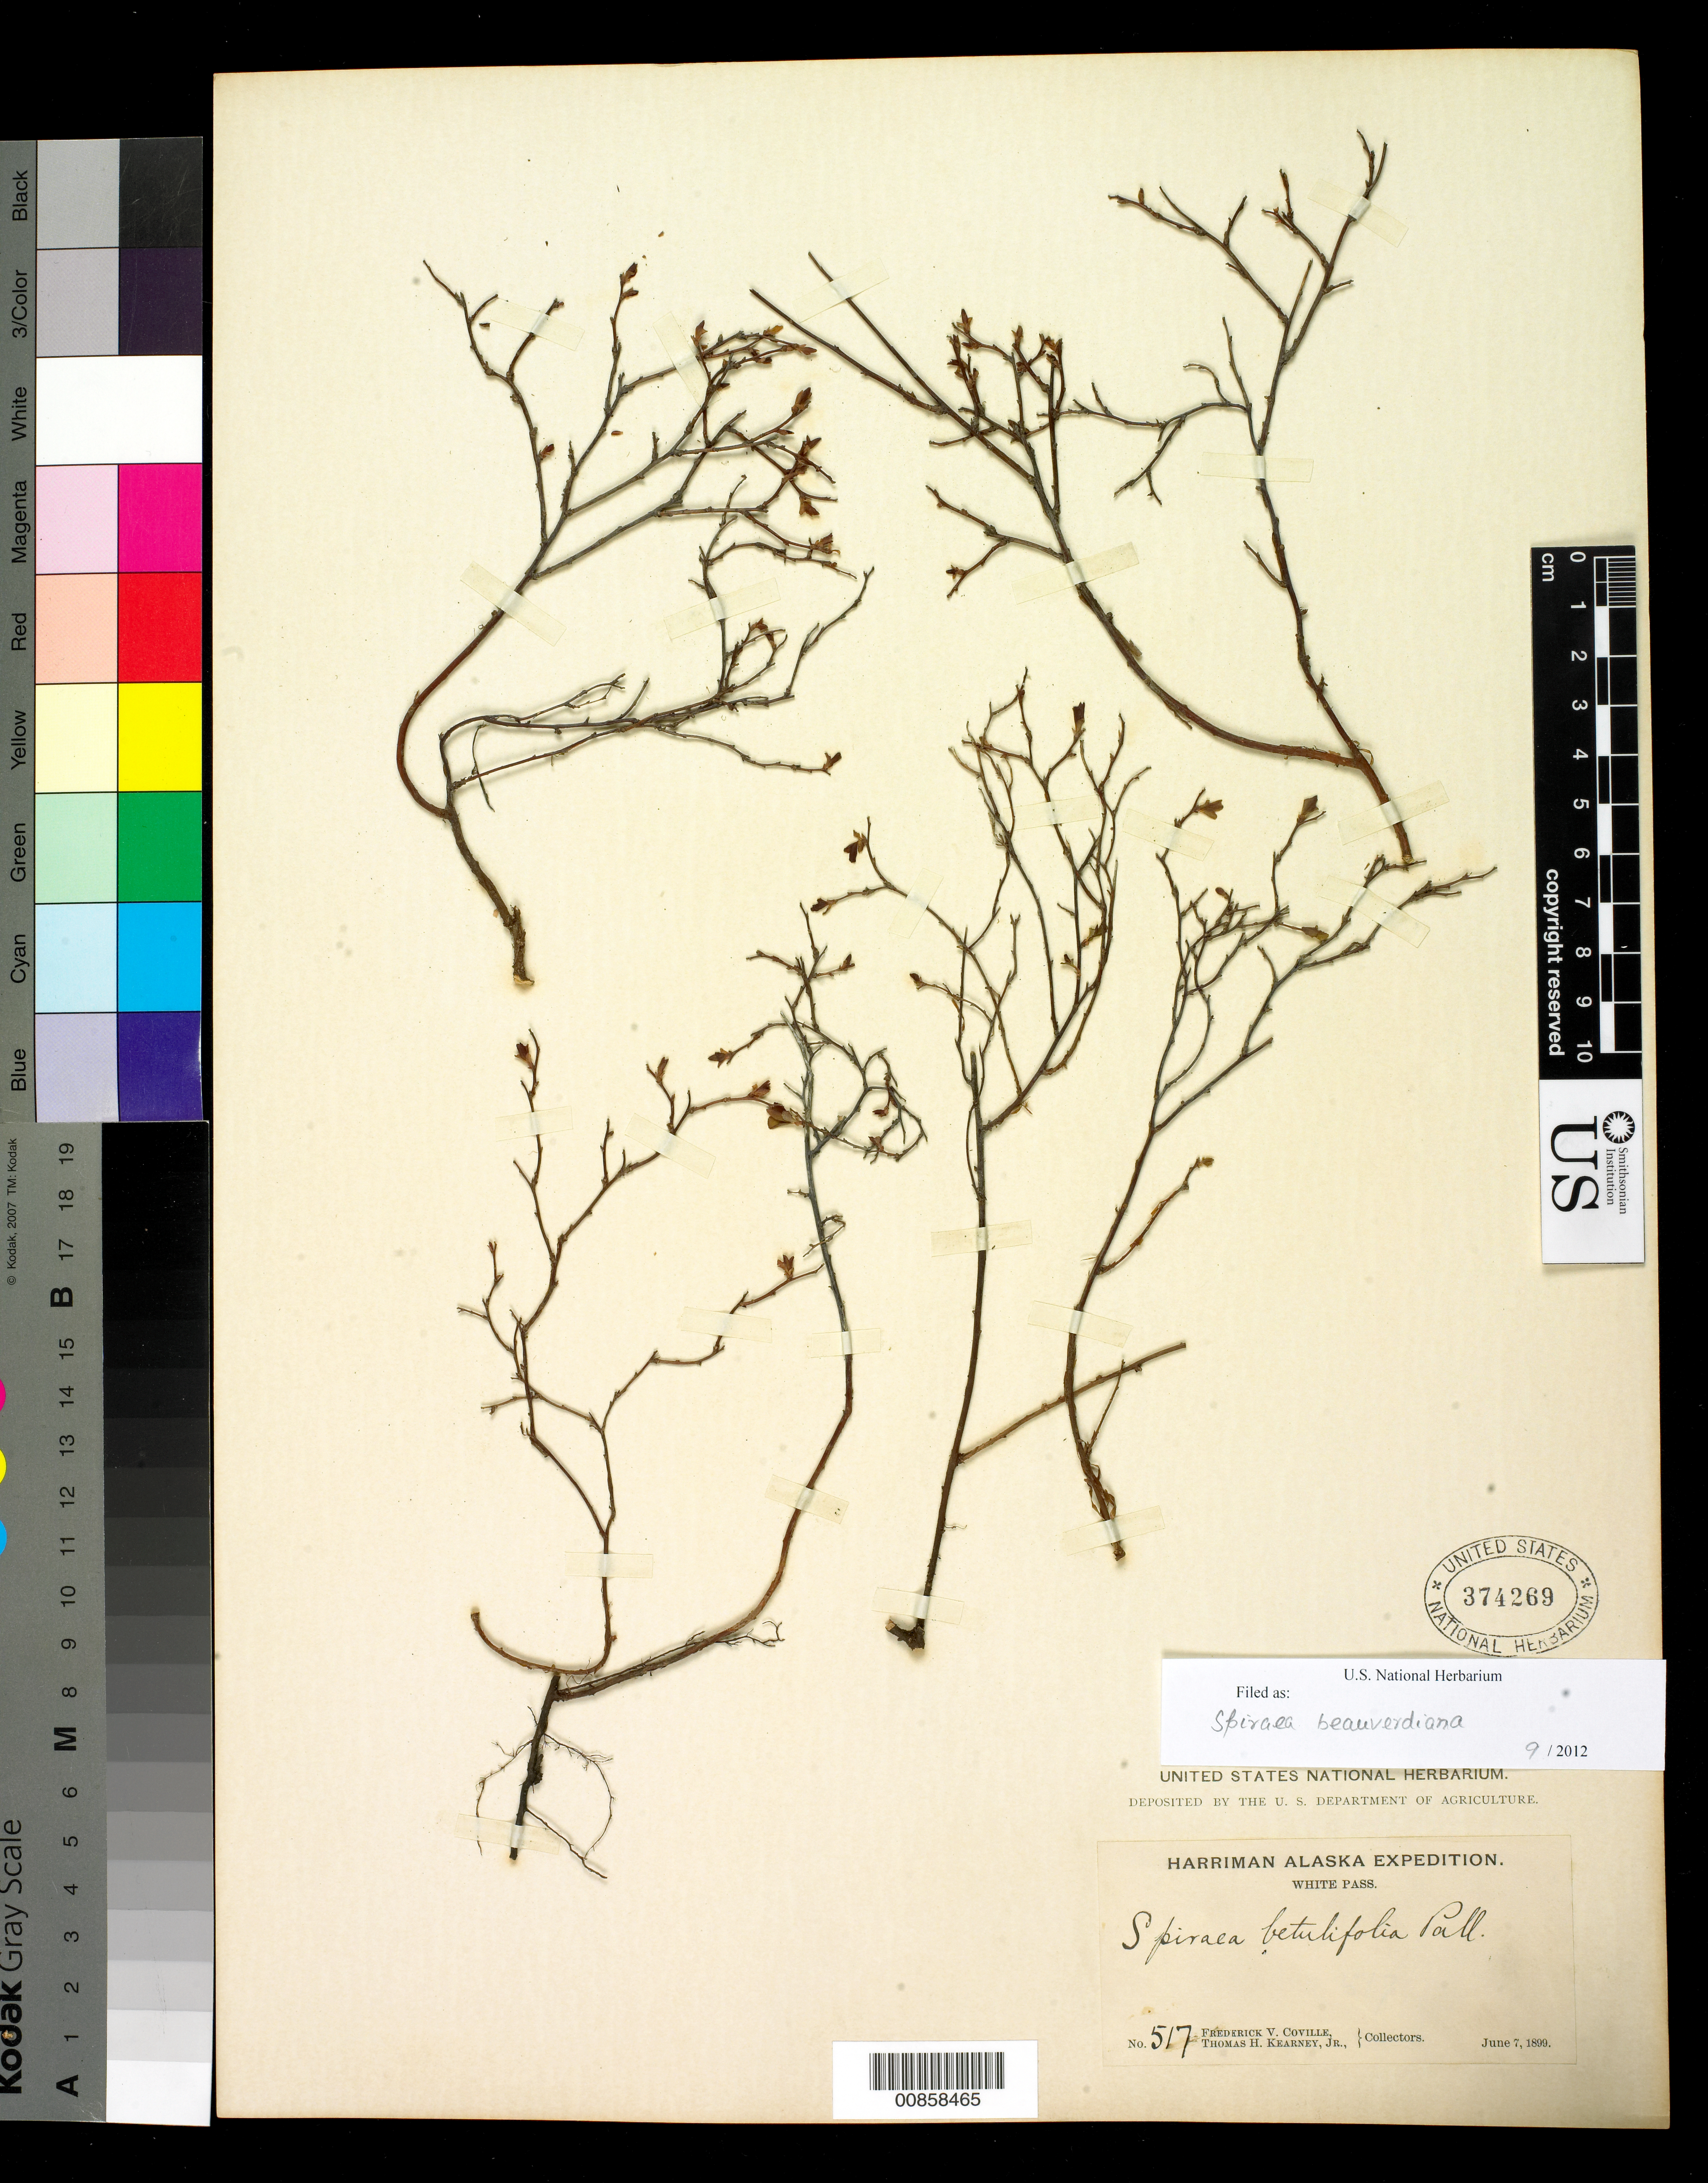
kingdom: Plantae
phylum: Tracheophyta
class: Magnoliopsida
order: Rosales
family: Rosaceae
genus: Spiraea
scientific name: Spiraea beauverdiana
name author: C.K. Schneid.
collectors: F. V. Coville & T. H. Kearney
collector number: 517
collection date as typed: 07 Jun 1899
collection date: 1899-06-07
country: United States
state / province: Alaska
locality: White Pass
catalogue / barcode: US 374269